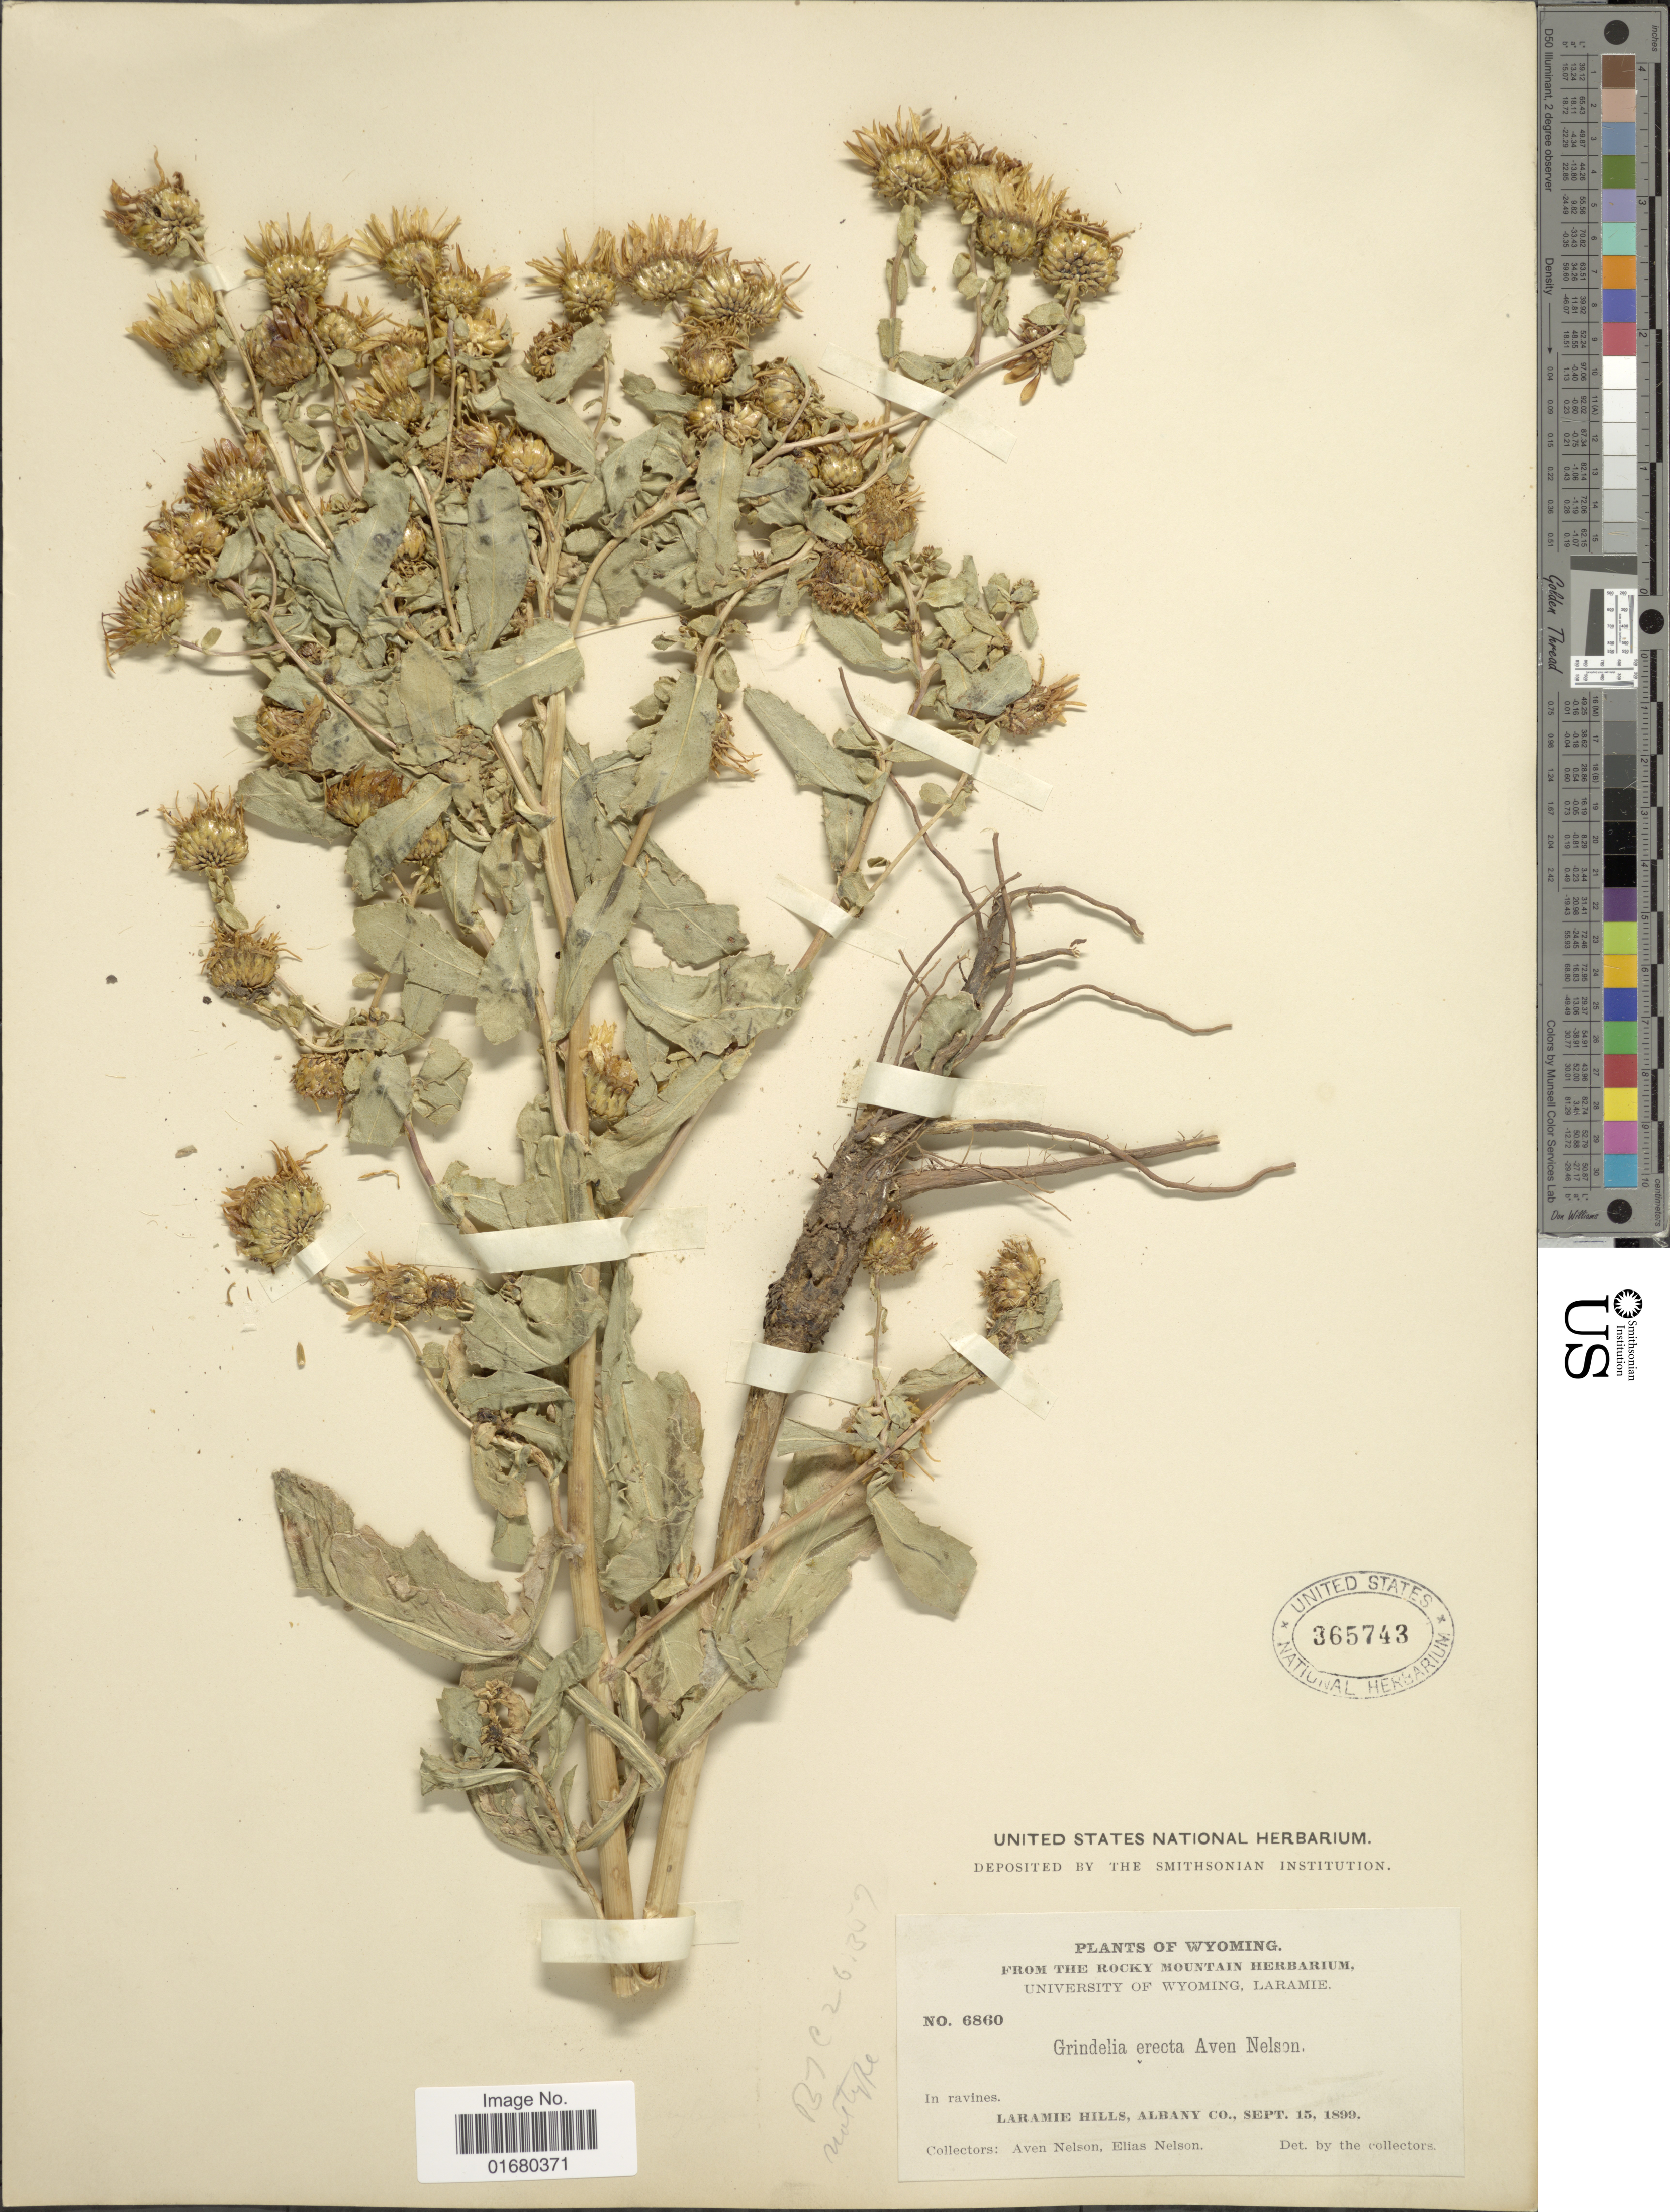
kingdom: Plantae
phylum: Tracheophyta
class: Magnoliopsida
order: Asterales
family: Asteraceae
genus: Grindelia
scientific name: Grindelia subalpina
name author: S.W. Greene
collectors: A. Nelson & E. Nelson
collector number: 6860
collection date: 1899-09-15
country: United States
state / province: Wyoming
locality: In ravines, Laramie Hills, Albany Co.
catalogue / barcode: US 365743